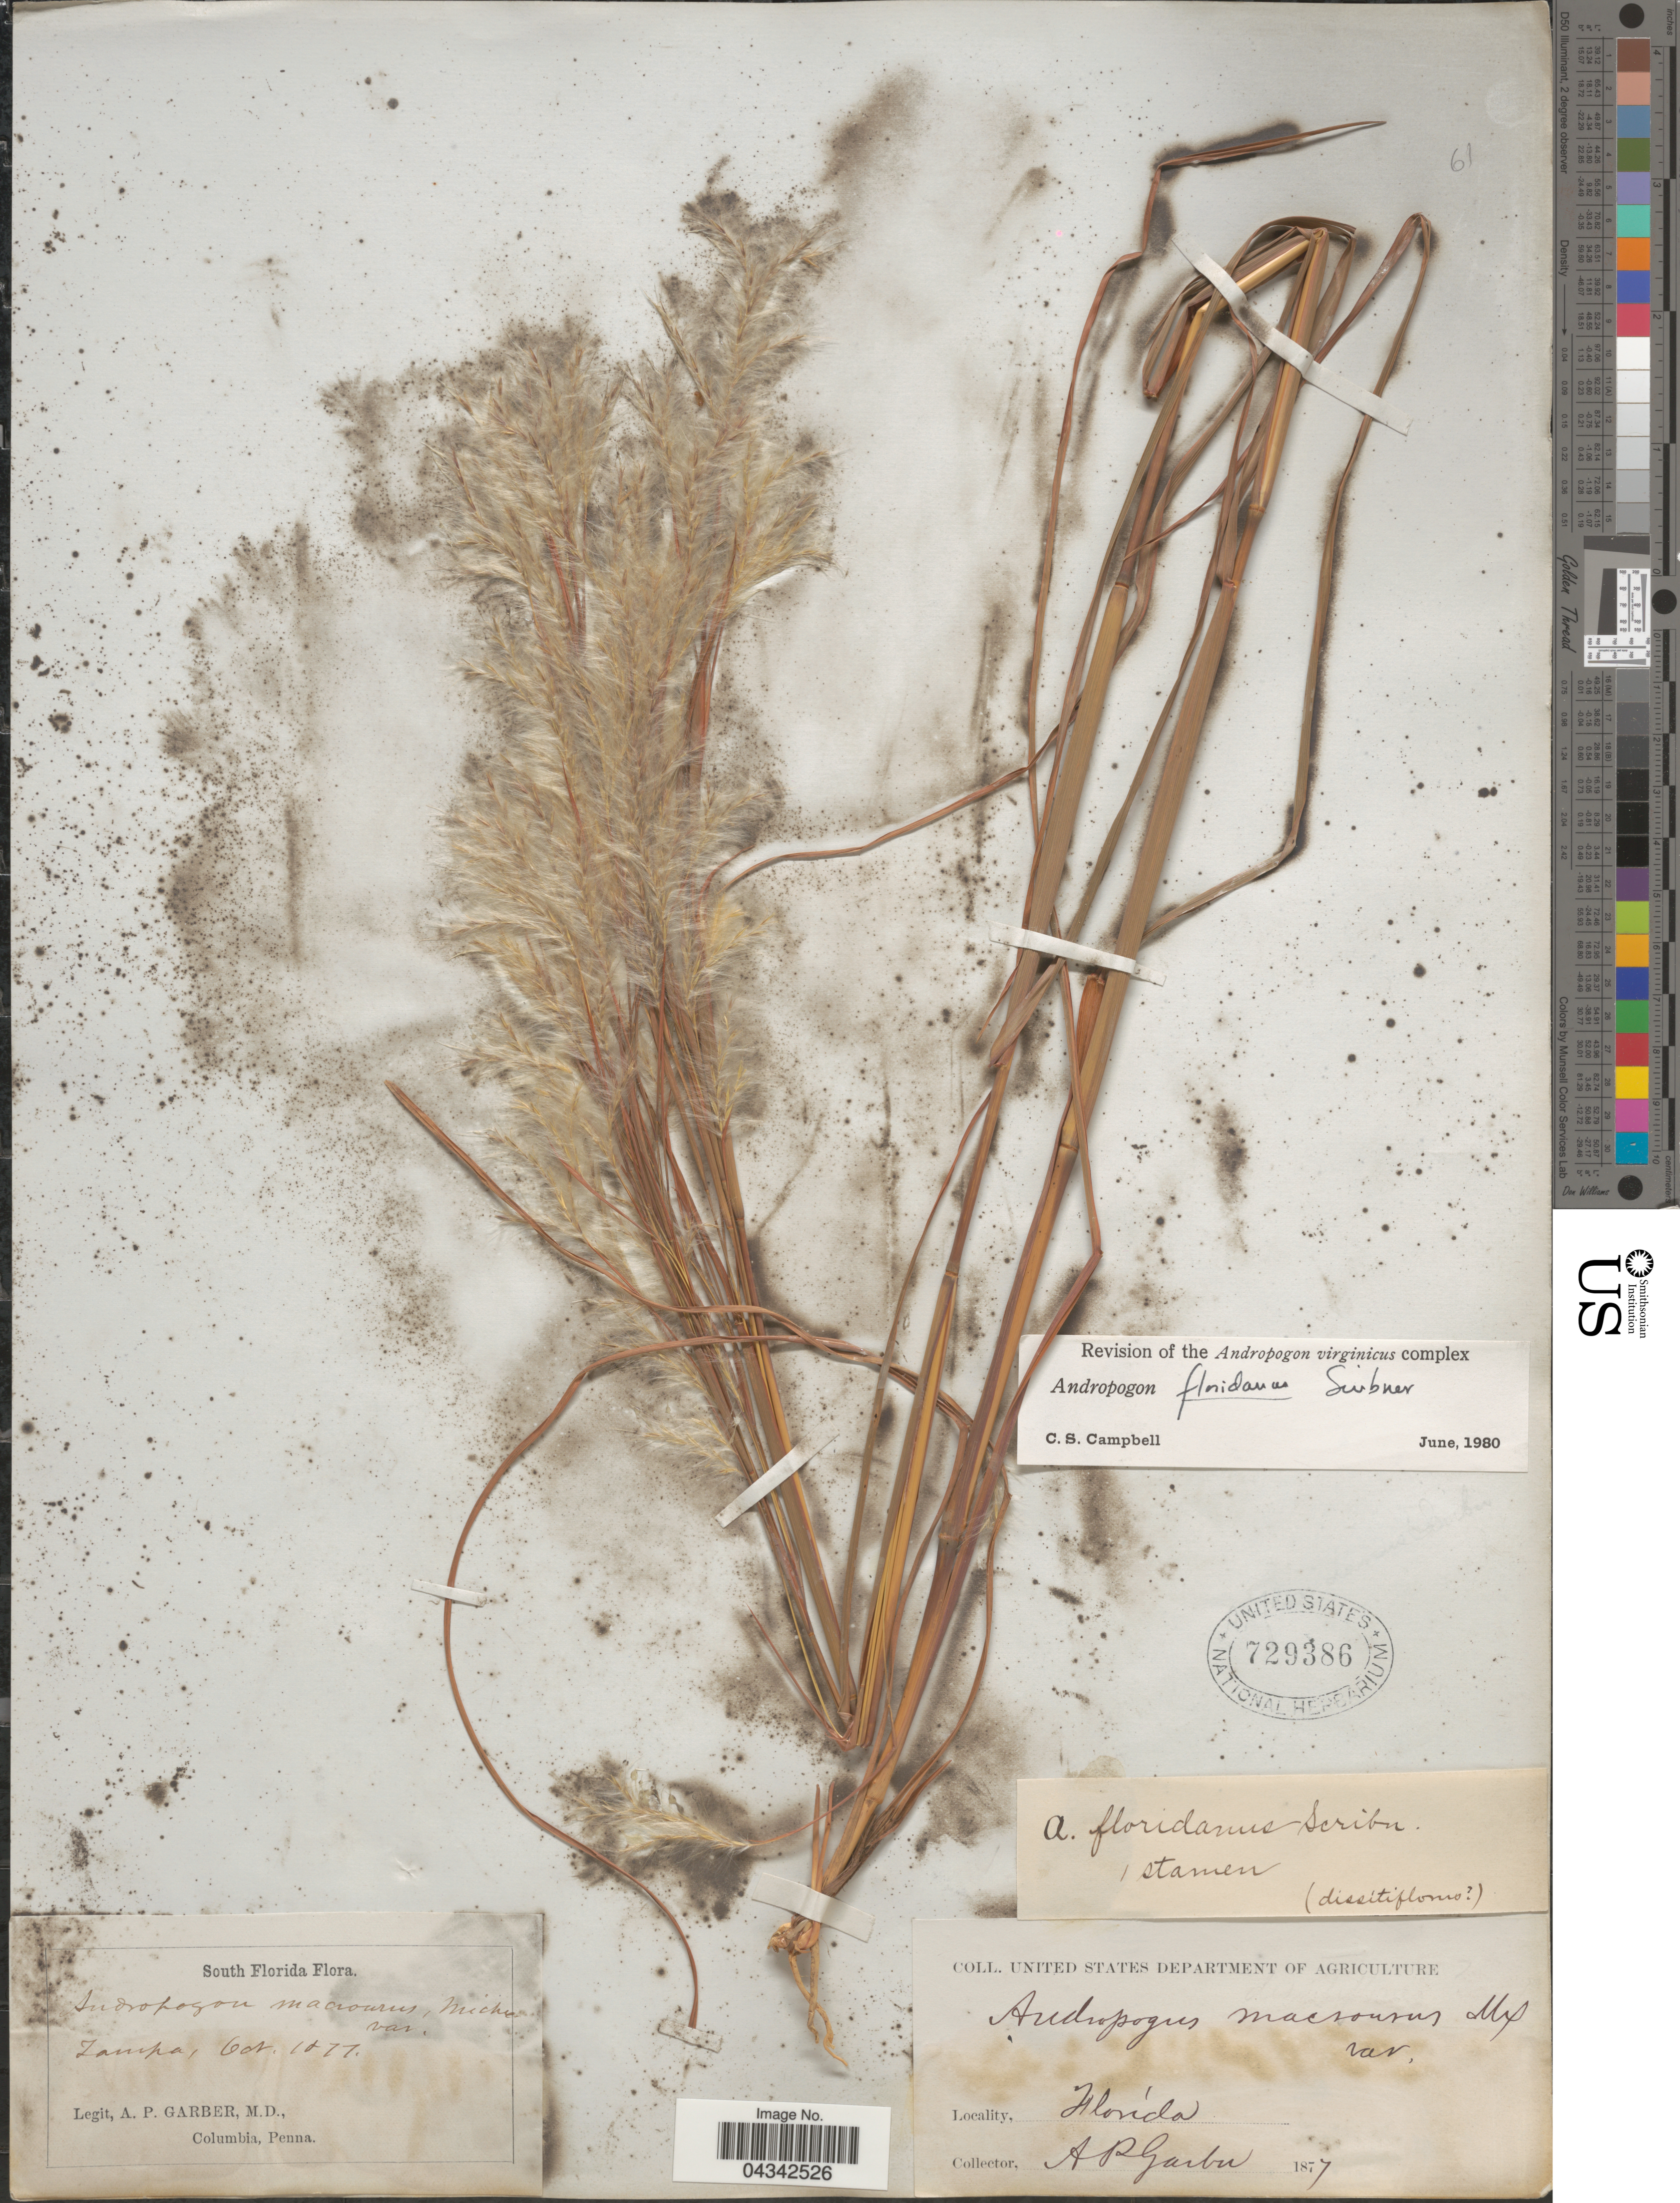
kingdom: Plantae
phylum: Tracheophyta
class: Liliopsida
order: Poales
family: Poaceae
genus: Andropogon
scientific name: Andropogon floridanus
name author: Scribn.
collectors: A. P. Garber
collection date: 1877-10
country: United States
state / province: Florida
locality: South Florida. Tampa.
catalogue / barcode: US 729386